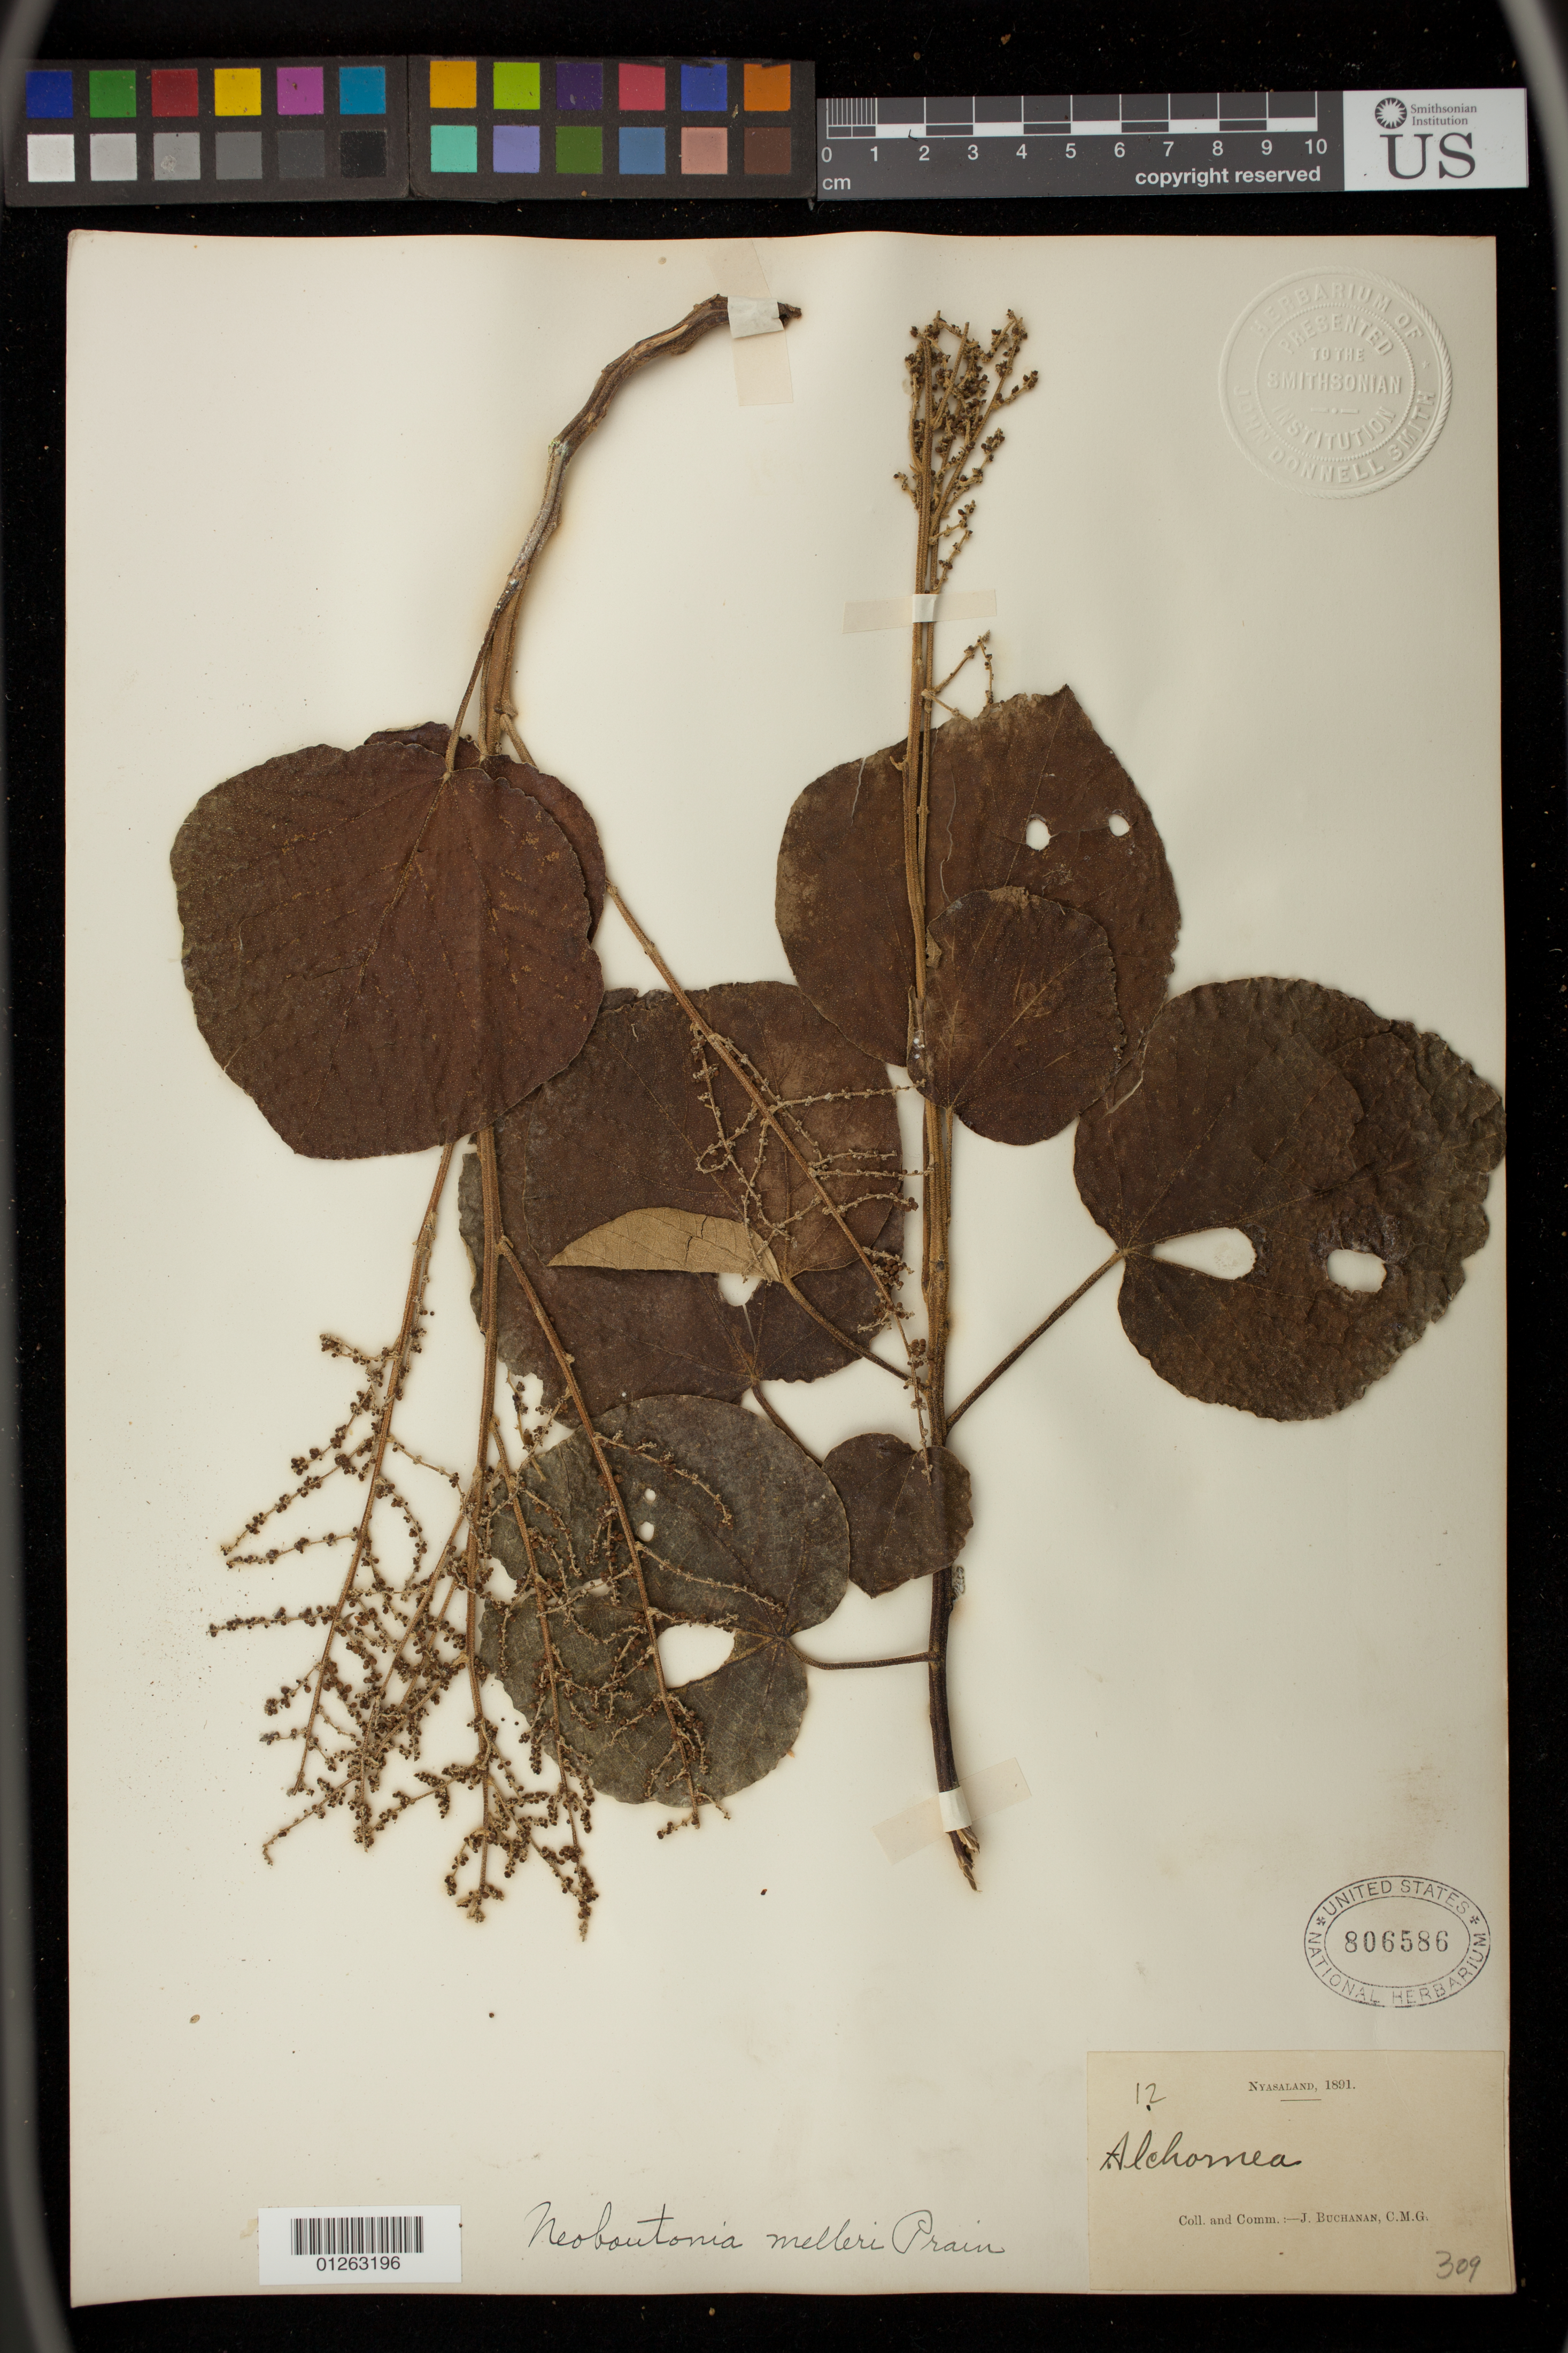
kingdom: Plantae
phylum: Tracheophyta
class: Magnoliopsida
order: Malpighiales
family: Euphorbiaceae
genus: Alchornea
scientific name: Alchornea trewioides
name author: (Benth.) Müll. Arg.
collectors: J. Buchanan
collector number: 12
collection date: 1891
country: Malawi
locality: Nyasaland.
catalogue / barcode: US 806586